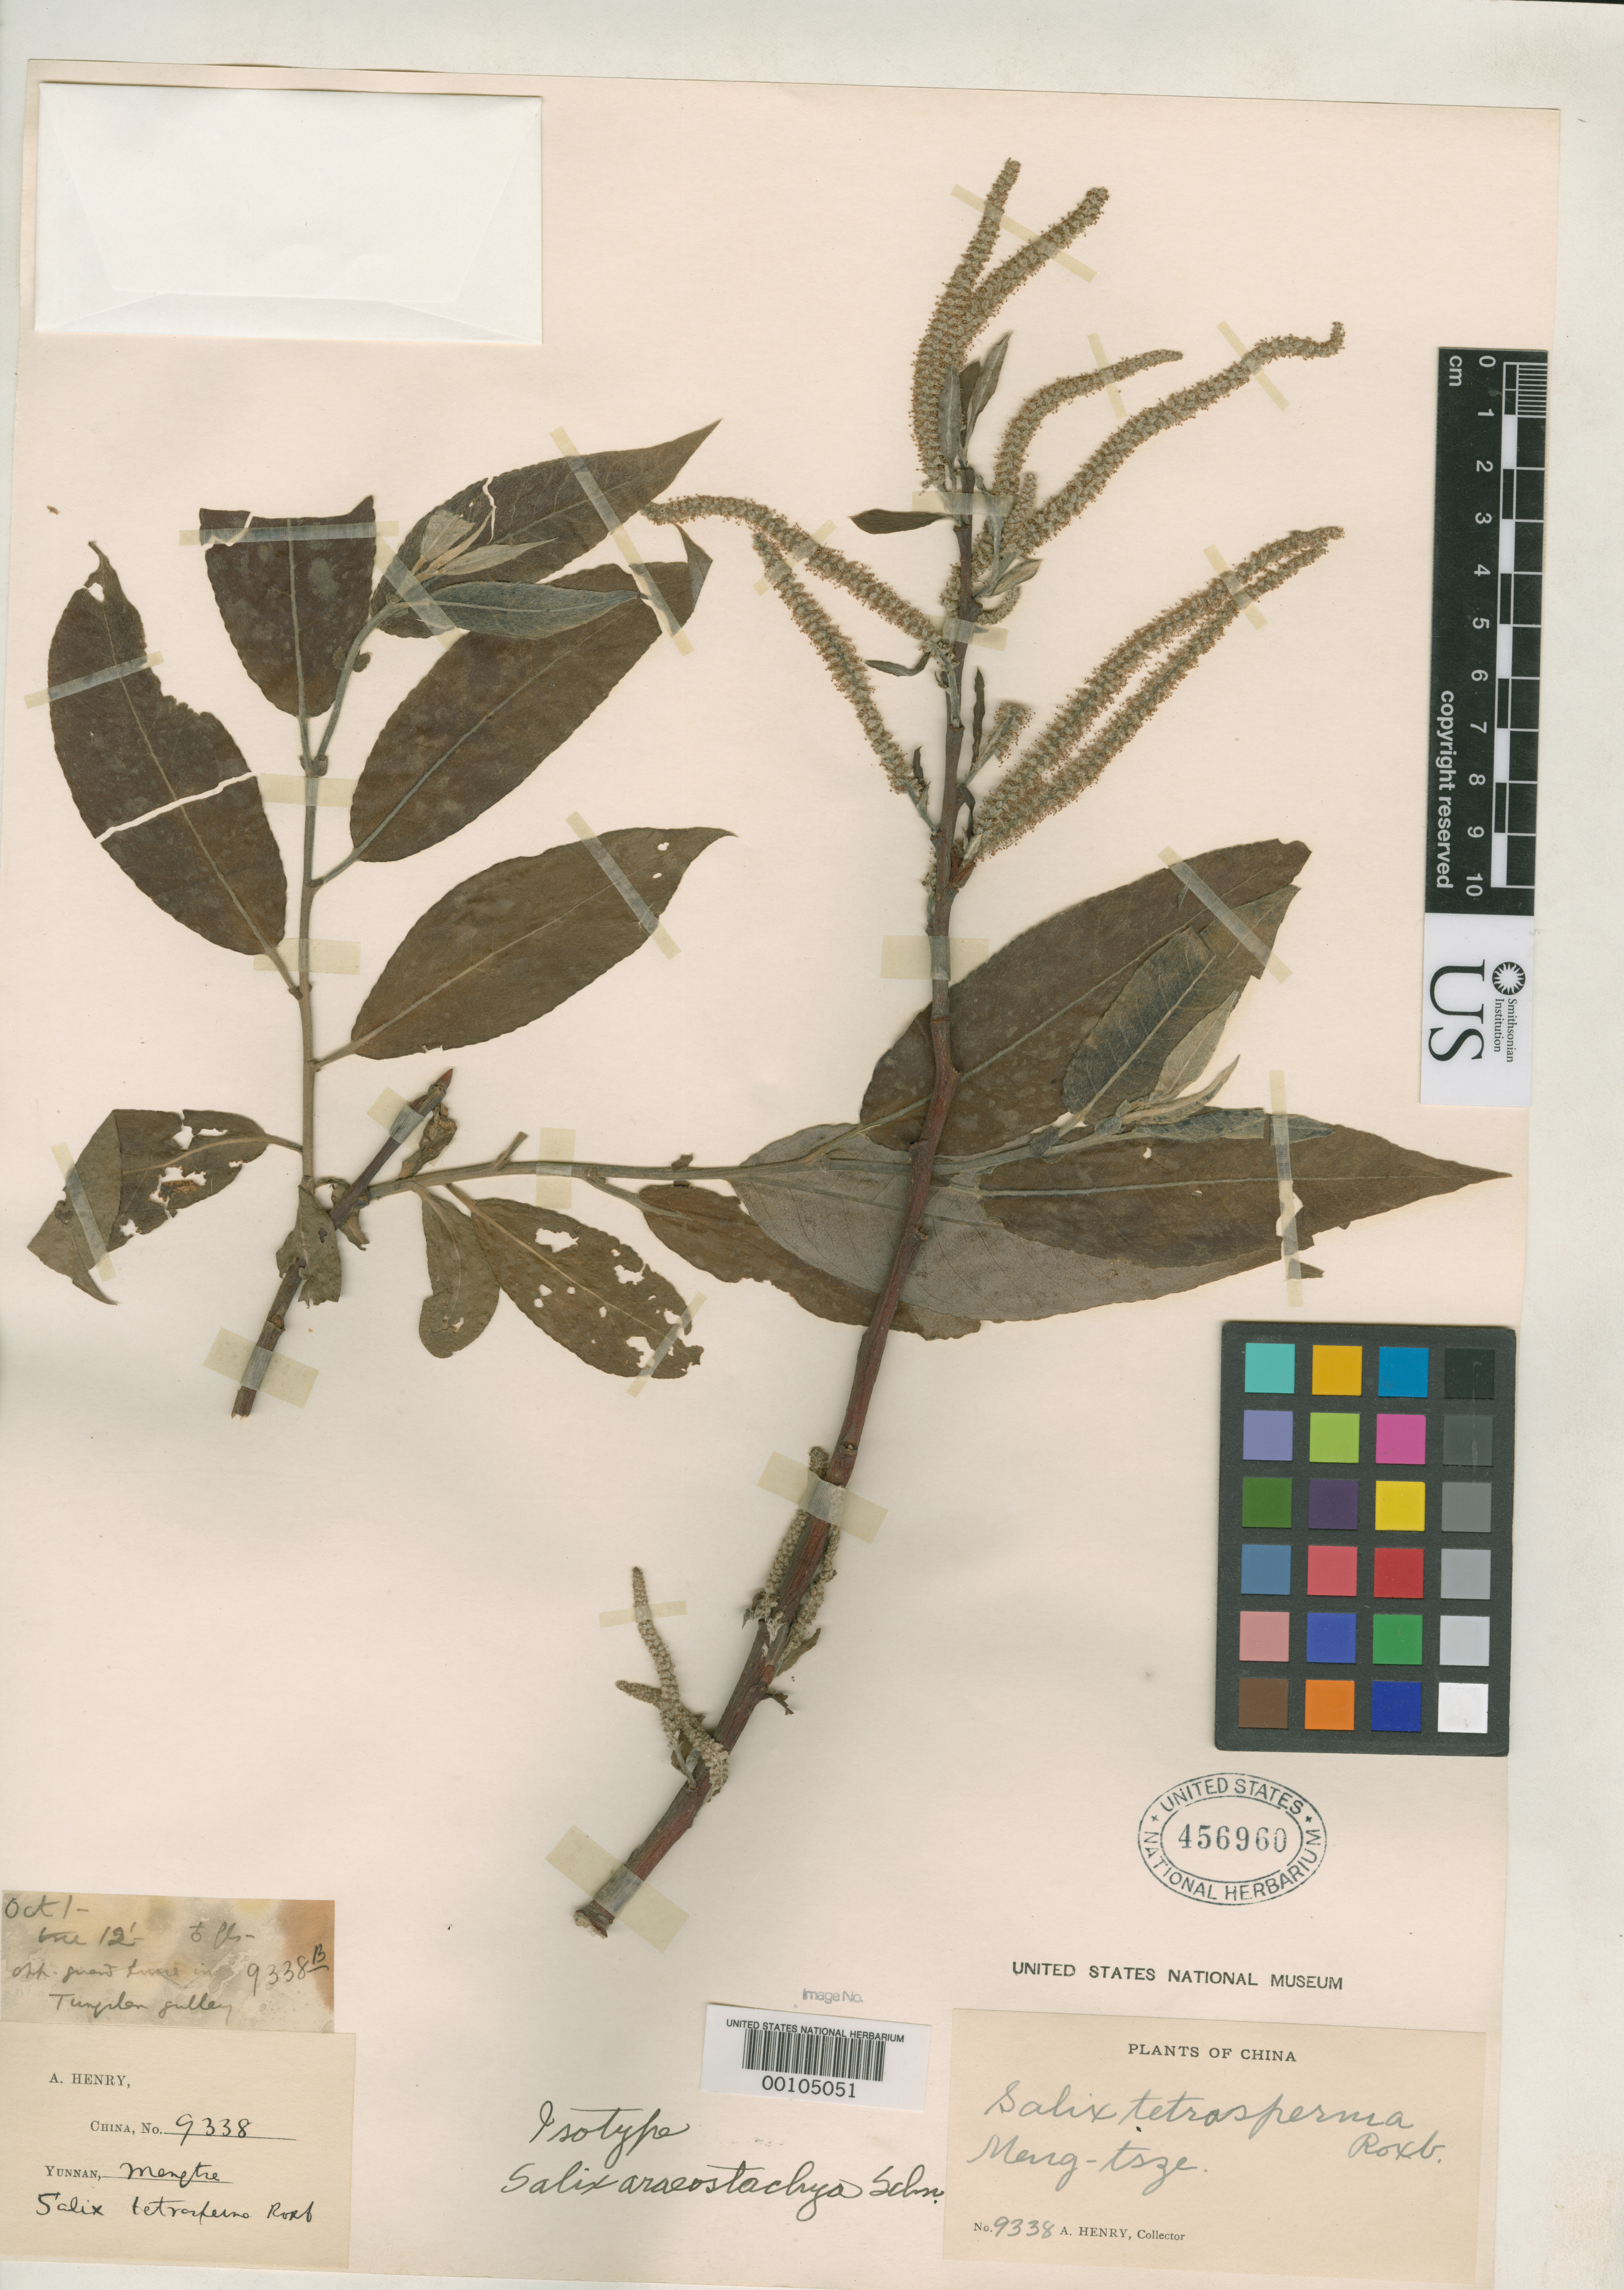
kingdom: Plantae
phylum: Tracheophyta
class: Magnoliopsida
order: Malpighiales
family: Salicaceae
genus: Salix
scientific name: Salix araeostachya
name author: C.K. Schneid. in Sarg.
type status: Isotype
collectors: A. Henry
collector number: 9338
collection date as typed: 01 Oct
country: China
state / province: Yunnan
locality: Mengtsze.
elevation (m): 1800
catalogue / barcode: US 456960